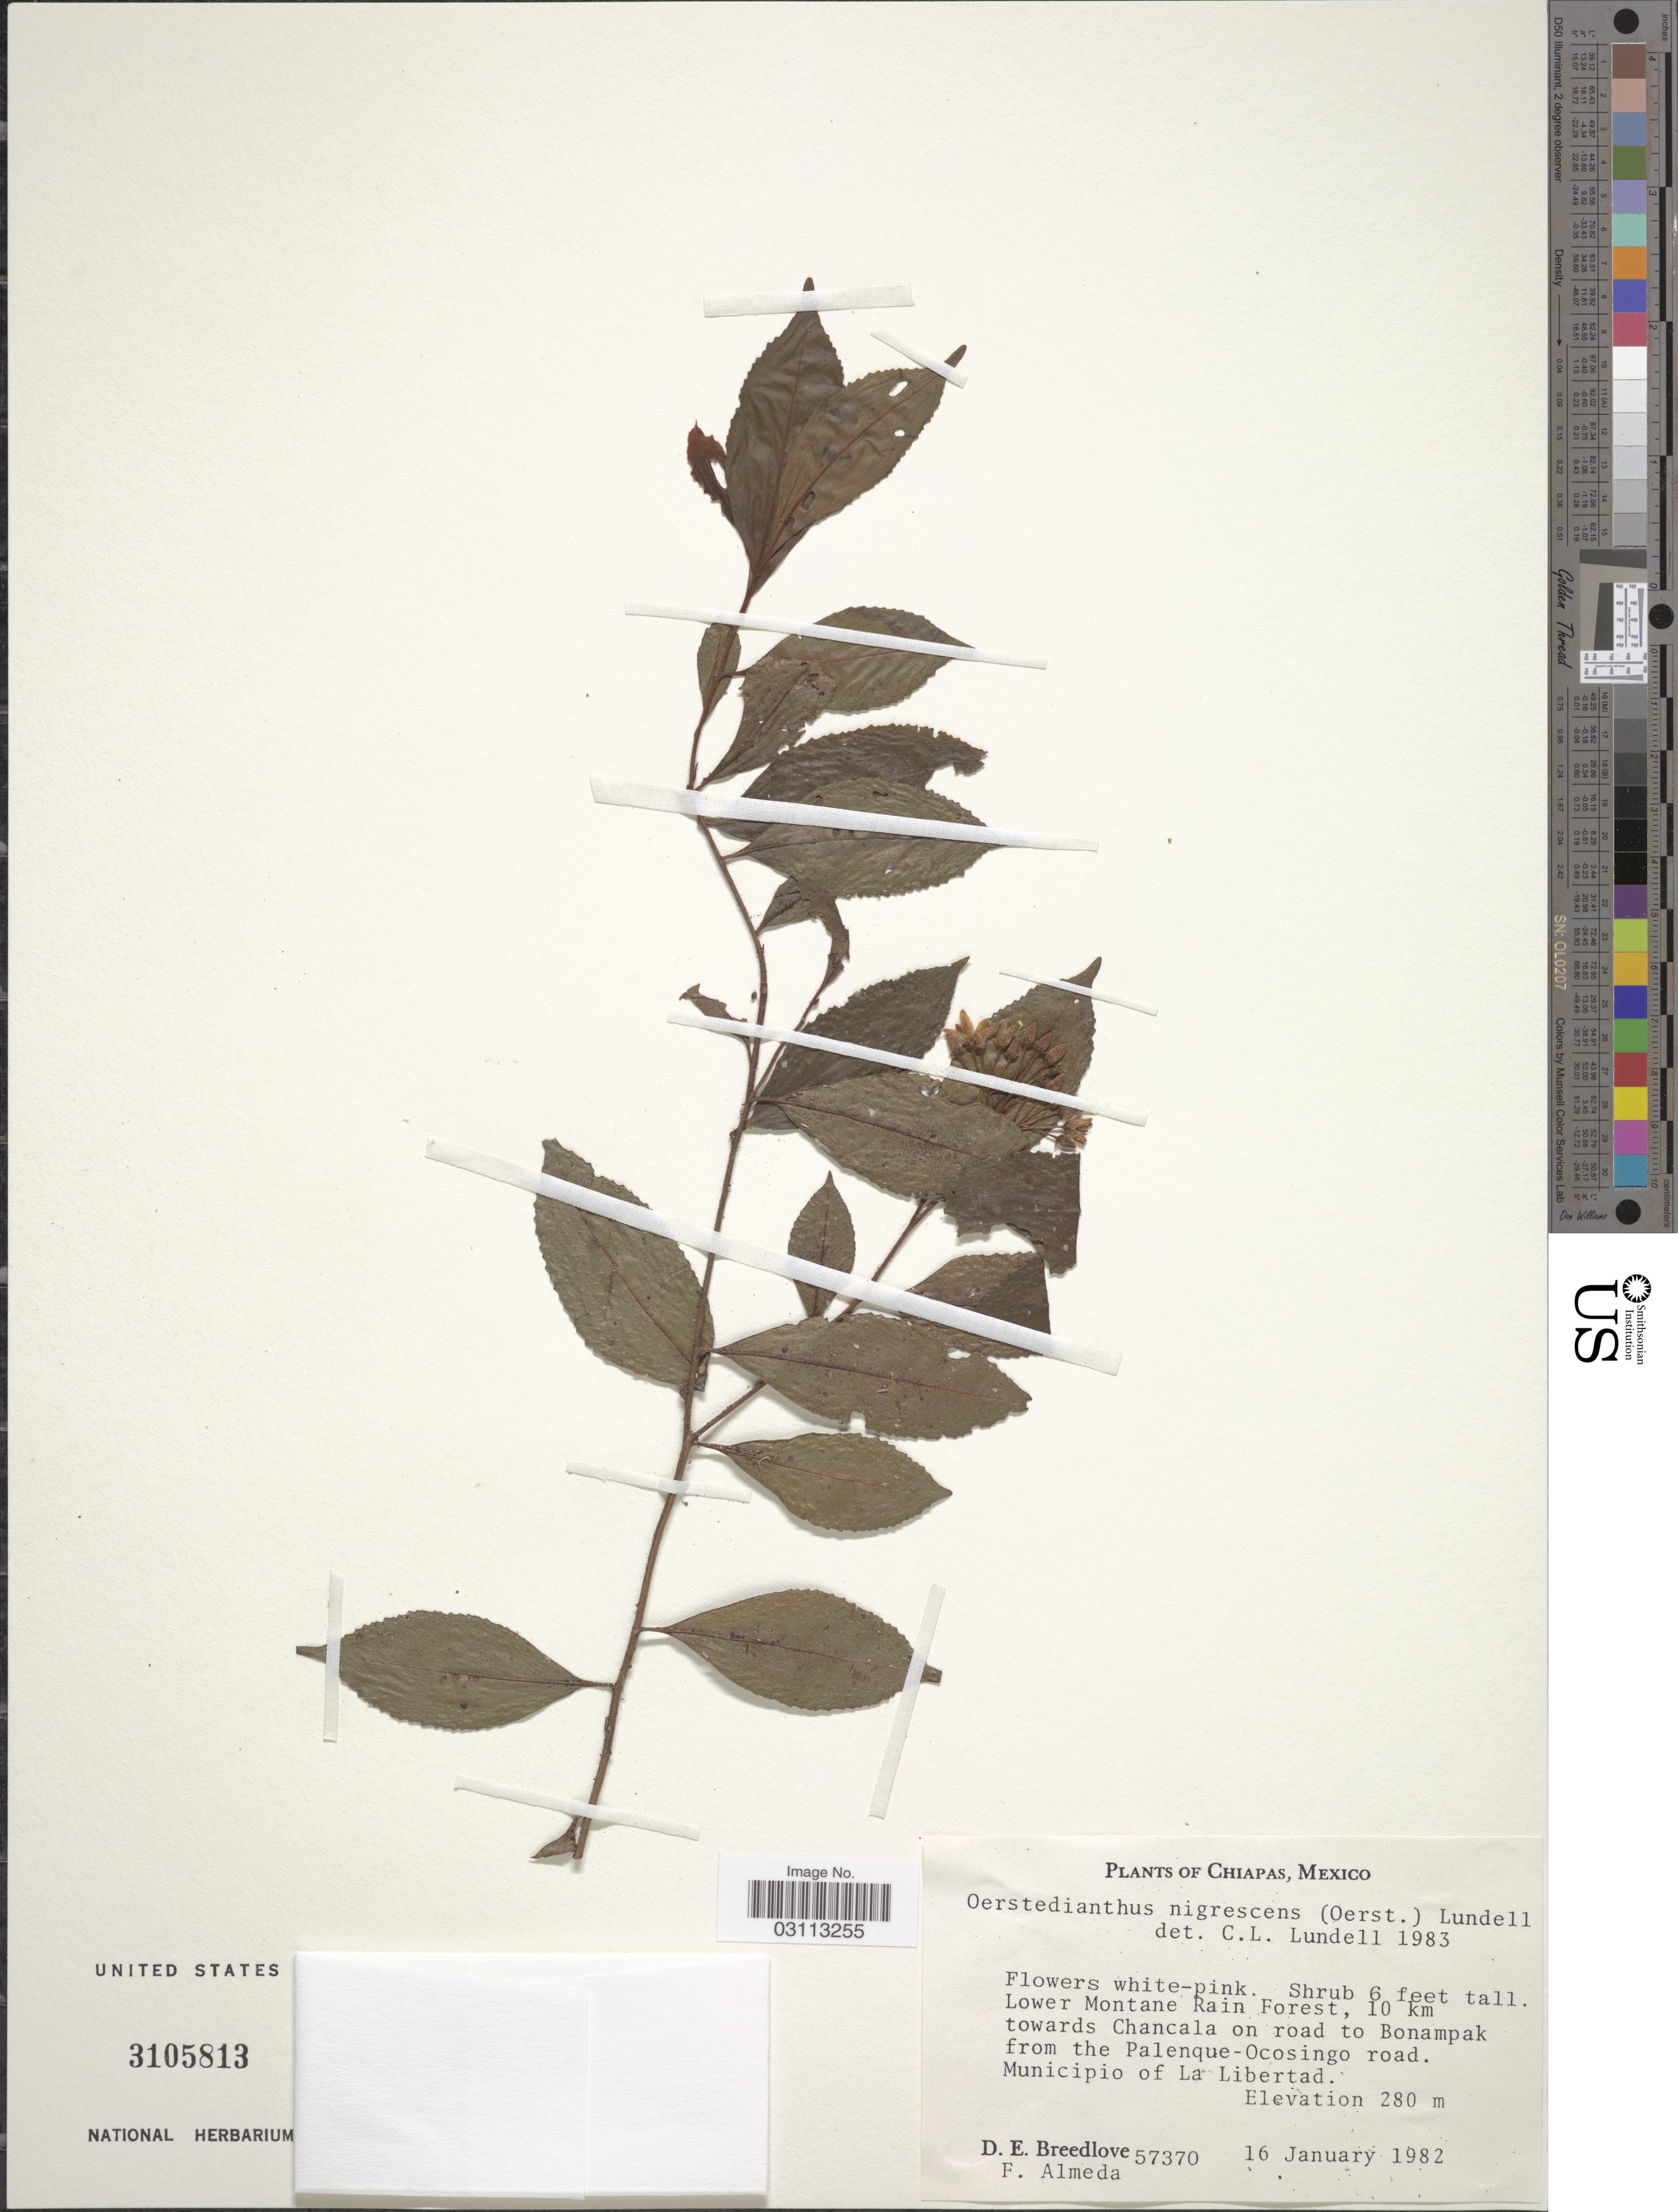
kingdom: Plantae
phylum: Tracheophyta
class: Magnoliopsida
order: Ericales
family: Primulaceae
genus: Oerstedianthus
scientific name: Oerstedianthus nigrescens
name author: (Oerst.) Lundell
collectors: D. E. Breedlove & F. Almeda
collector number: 57370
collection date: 1982-01-16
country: Mexico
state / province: Chiapas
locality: Lower Montane Rain Forest, 10 km towards Chancala on road to Bonampak from the Palenque-Ocosingo road. Municipio of La Libertad.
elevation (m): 280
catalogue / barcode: US 3105813